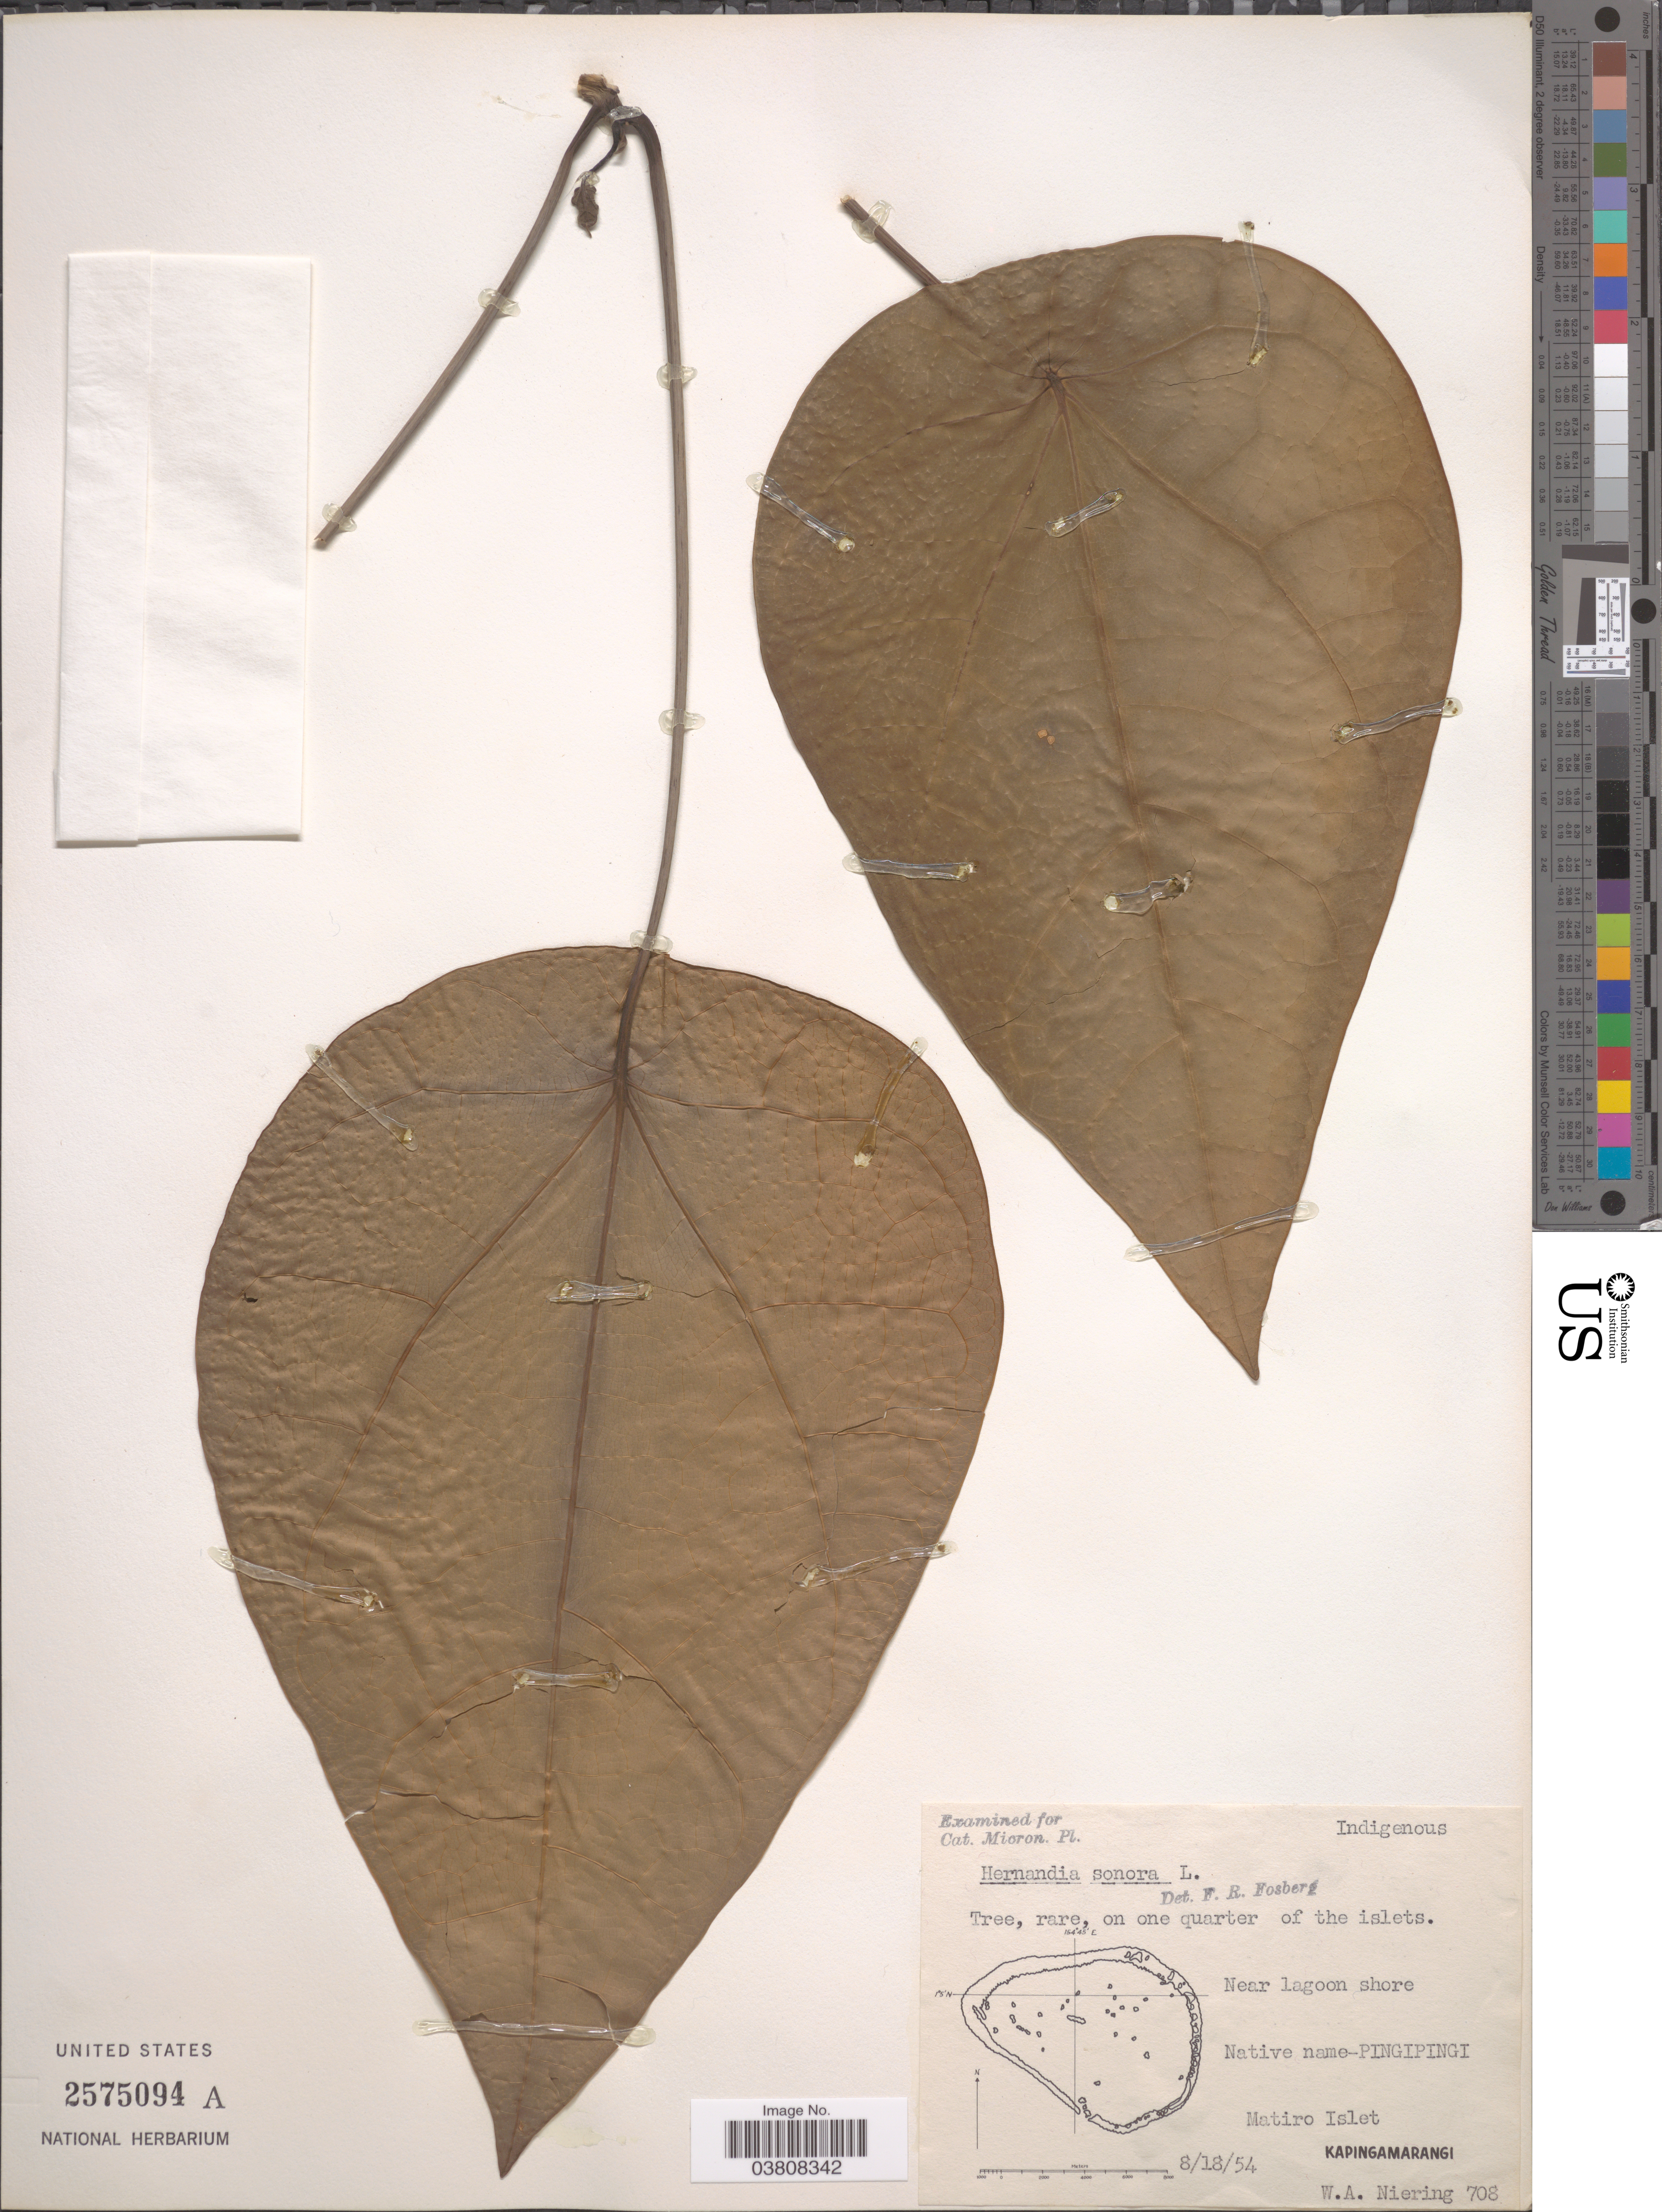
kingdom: Plantae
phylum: Tracheophyta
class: Magnoliopsida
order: Laurales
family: Hernandiaceae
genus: Hernandia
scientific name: Hernandia nymphaeifolia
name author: (C. Presl) Kubitzki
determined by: Strong, Mark T., (BOT), Smithsonian Institution - National Museum of Natural History (UNITED STATES)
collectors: W. Niering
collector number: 708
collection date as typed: Transcribed d/m/y: 18/8/54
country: Micronesia, Federated States of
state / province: Pohnpei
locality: On one quarter of the islets. Near Lagoon shore. Matiro Islet. Kapingamarangi.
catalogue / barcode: US 2575094A